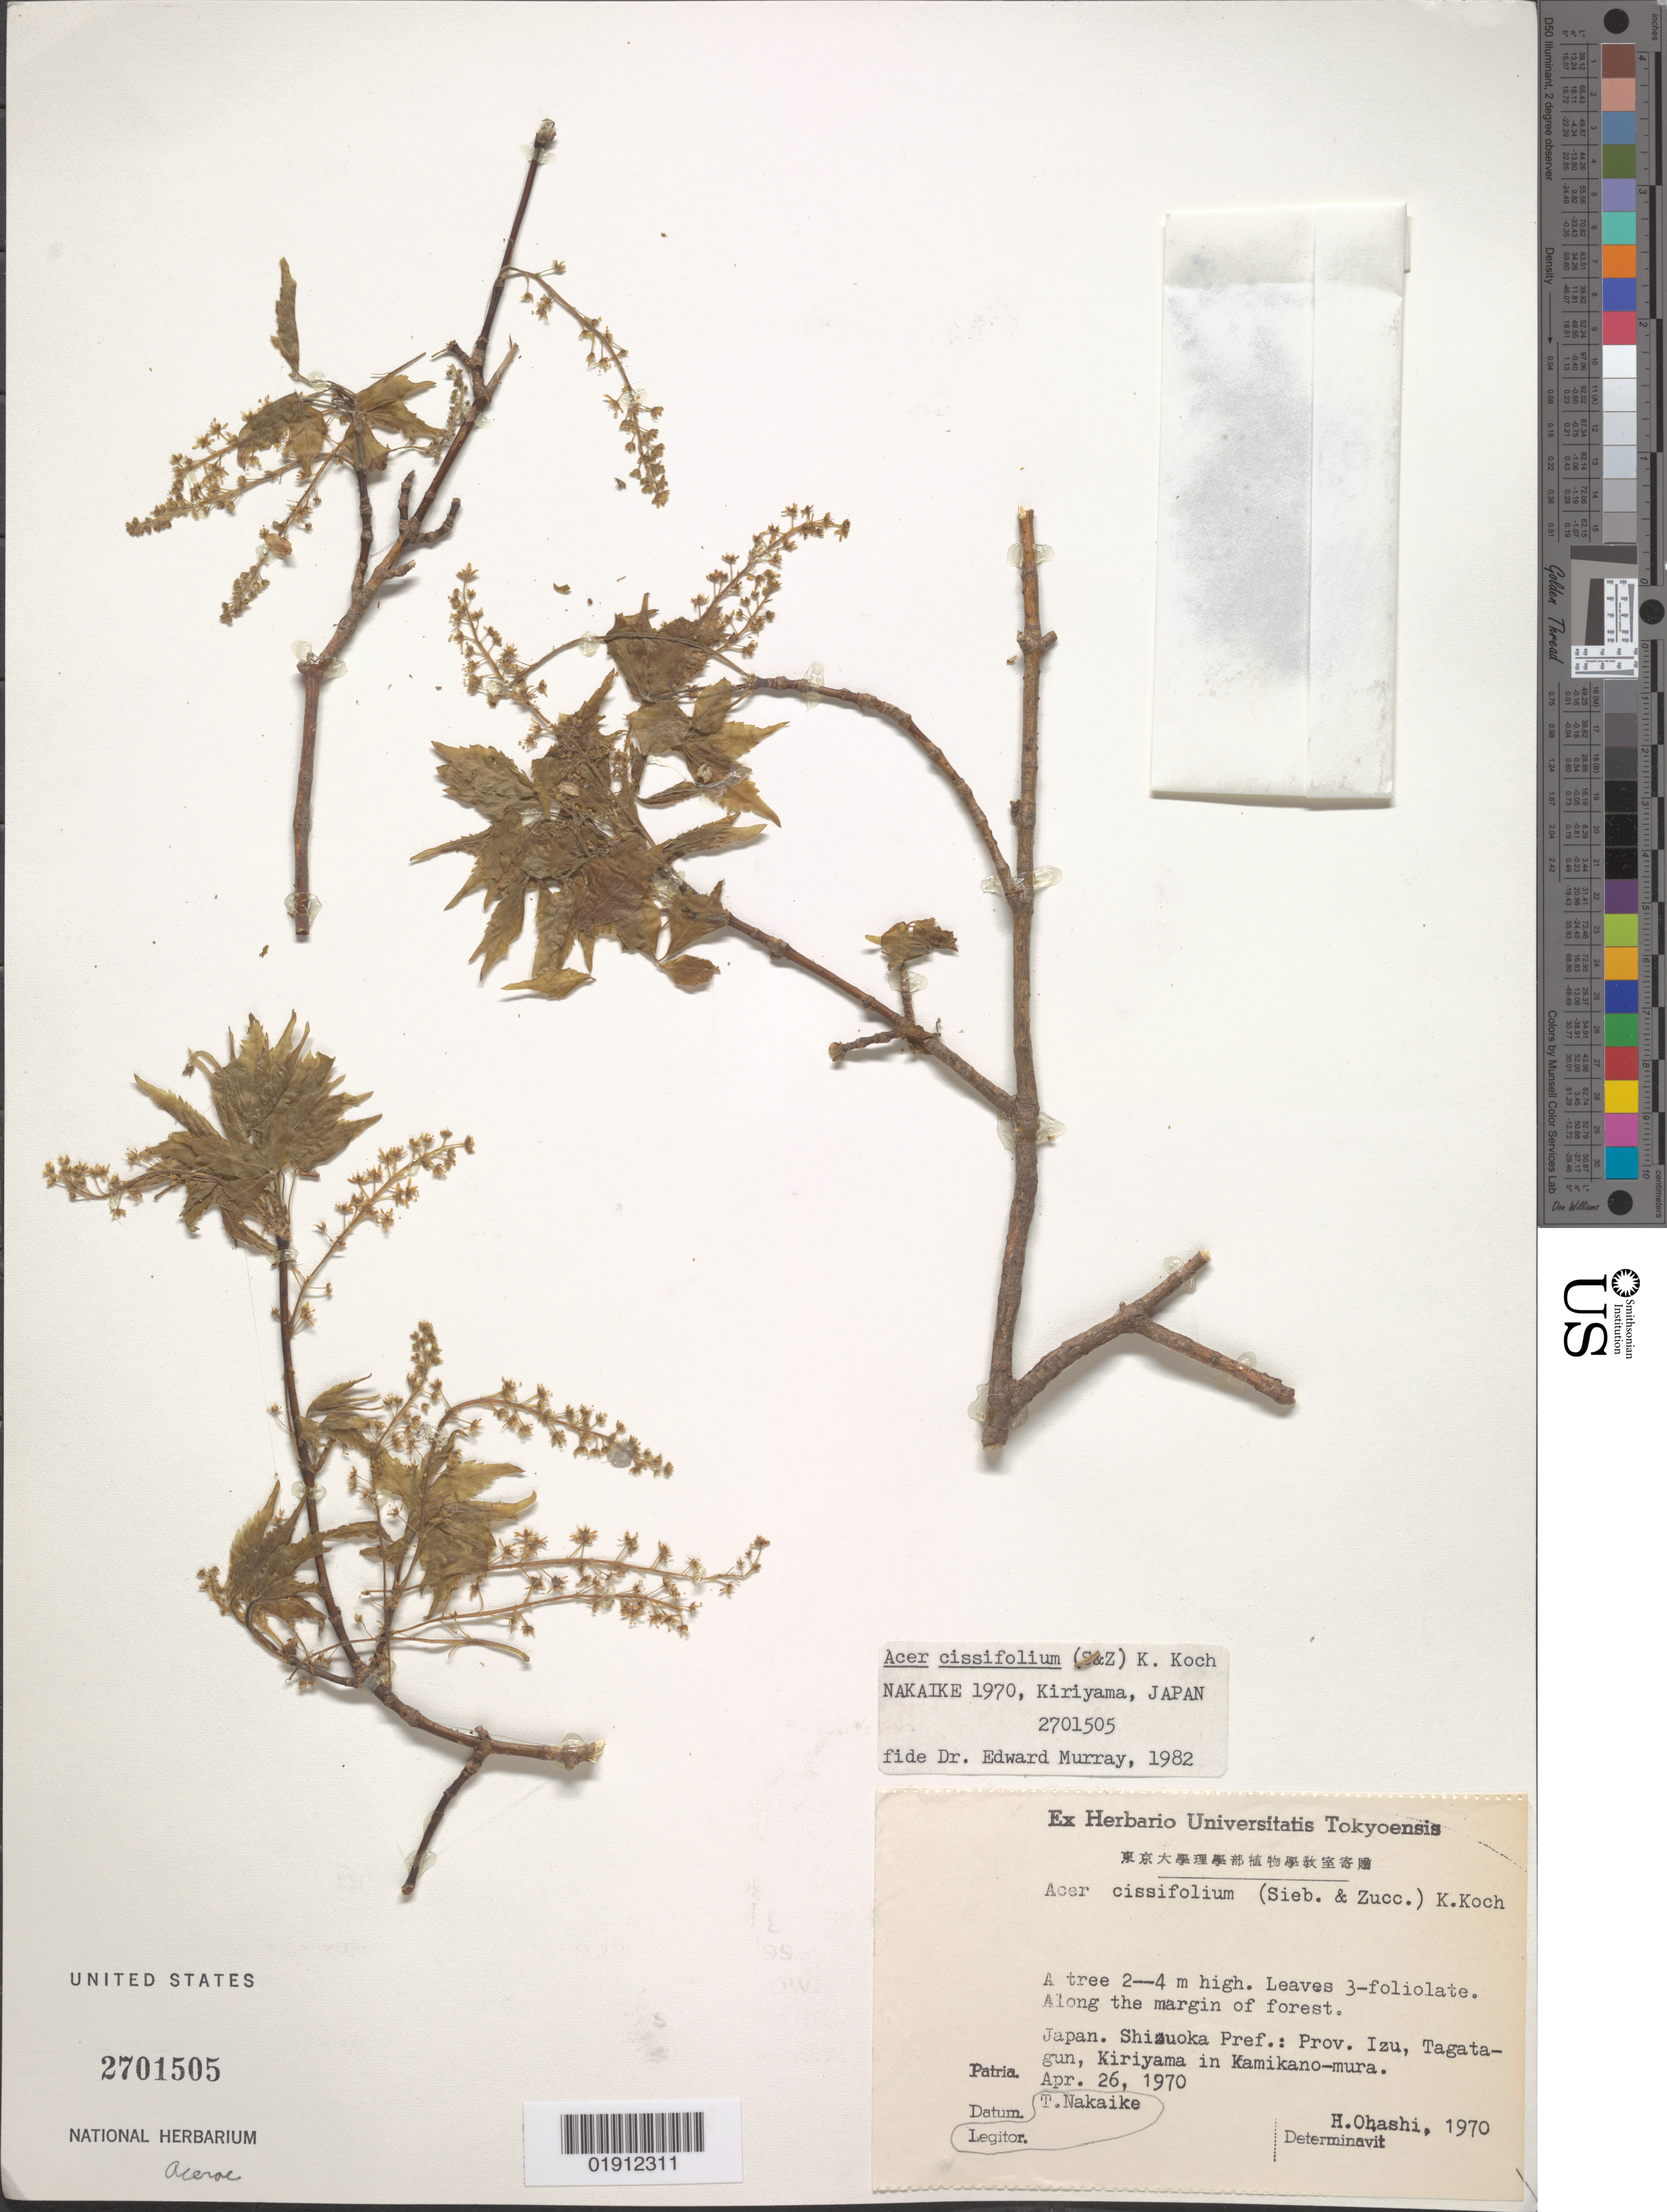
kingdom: Plantae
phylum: Tracheophyta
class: Magnoliopsida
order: Sapindales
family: Sapindaceae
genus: Acer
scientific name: Acer cissifolium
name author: (Siebold & Zucc.) K. Koch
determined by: Murray, Edward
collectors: T. Nakaike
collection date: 1970-04-26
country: Japan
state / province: Sizuoka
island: Honshu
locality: Prov. Izu, Tagata-gun, Kiriyama in Kamikano-mura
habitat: Along the margin of forest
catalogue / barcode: US 2701505